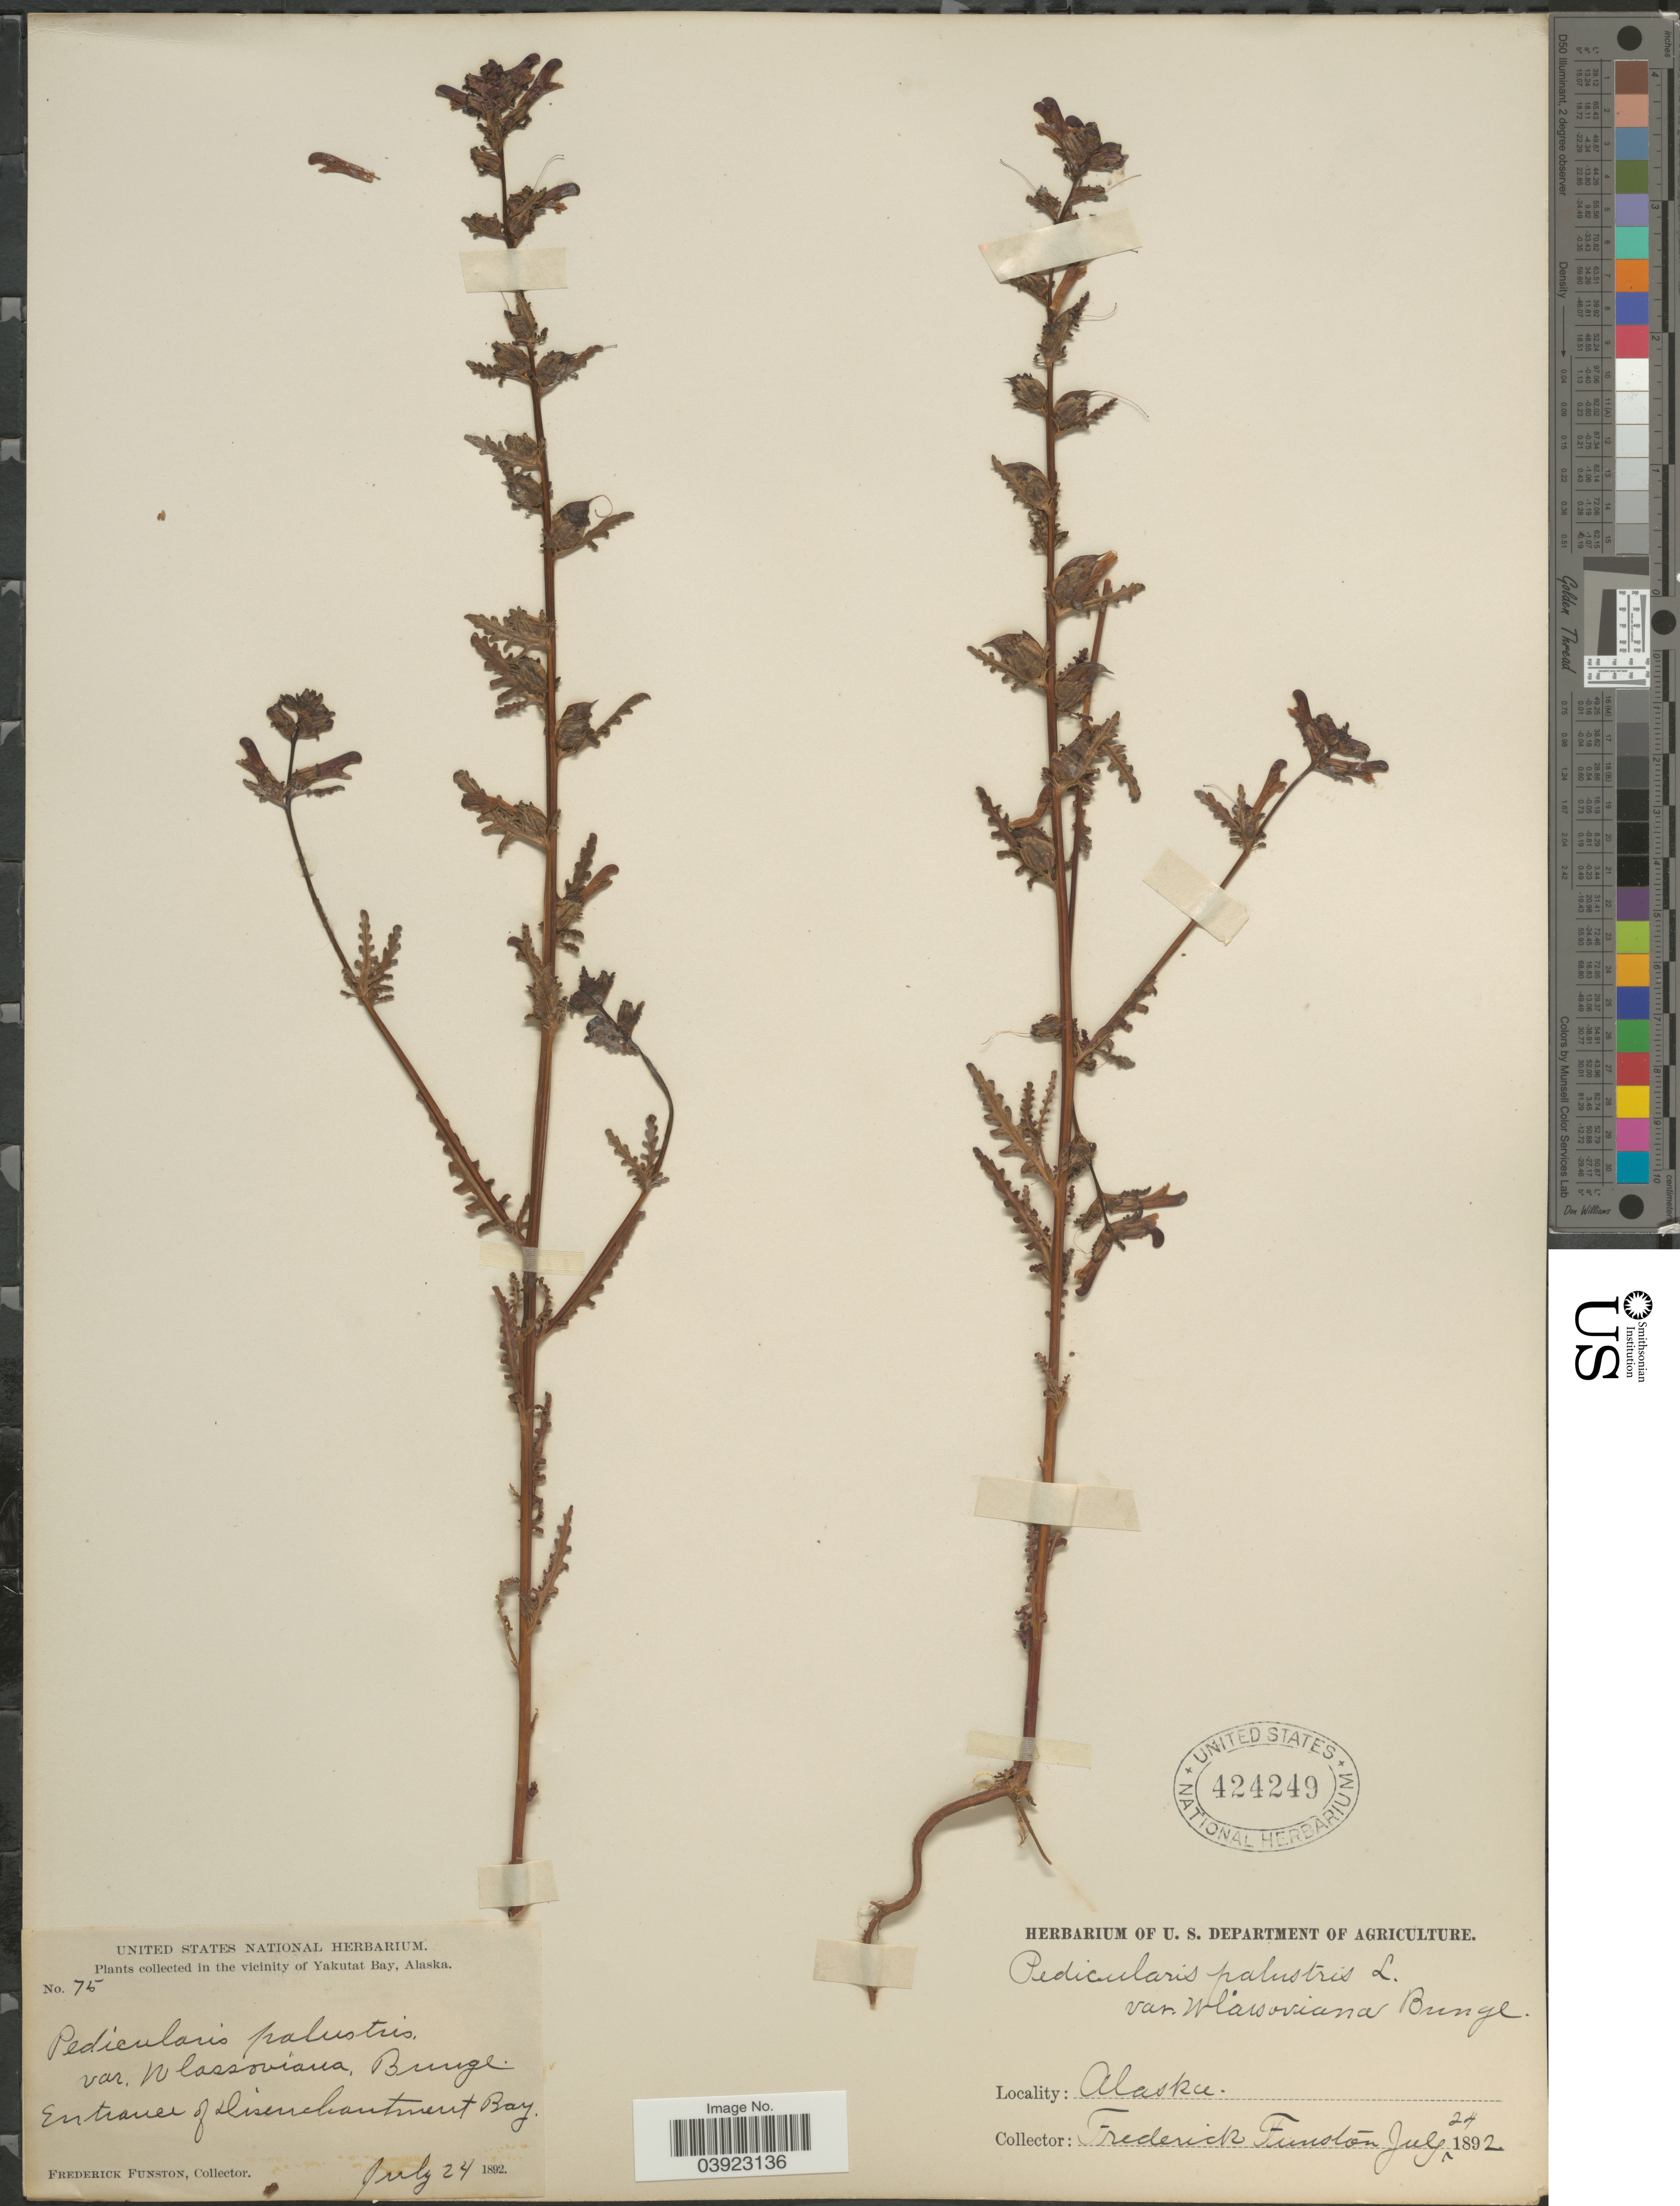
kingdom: Plantae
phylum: Tracheophyta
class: Magnoliopsida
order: Lamiales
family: Orobanchaceae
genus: Pedicularis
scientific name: Pedicularis parviflora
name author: Sm.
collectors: F. Funston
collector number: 75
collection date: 1892-07-24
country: United States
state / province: Alaska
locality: Vicinity of Yakutat Bay. Entraner of Disenchantment Bay.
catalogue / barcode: US 424249